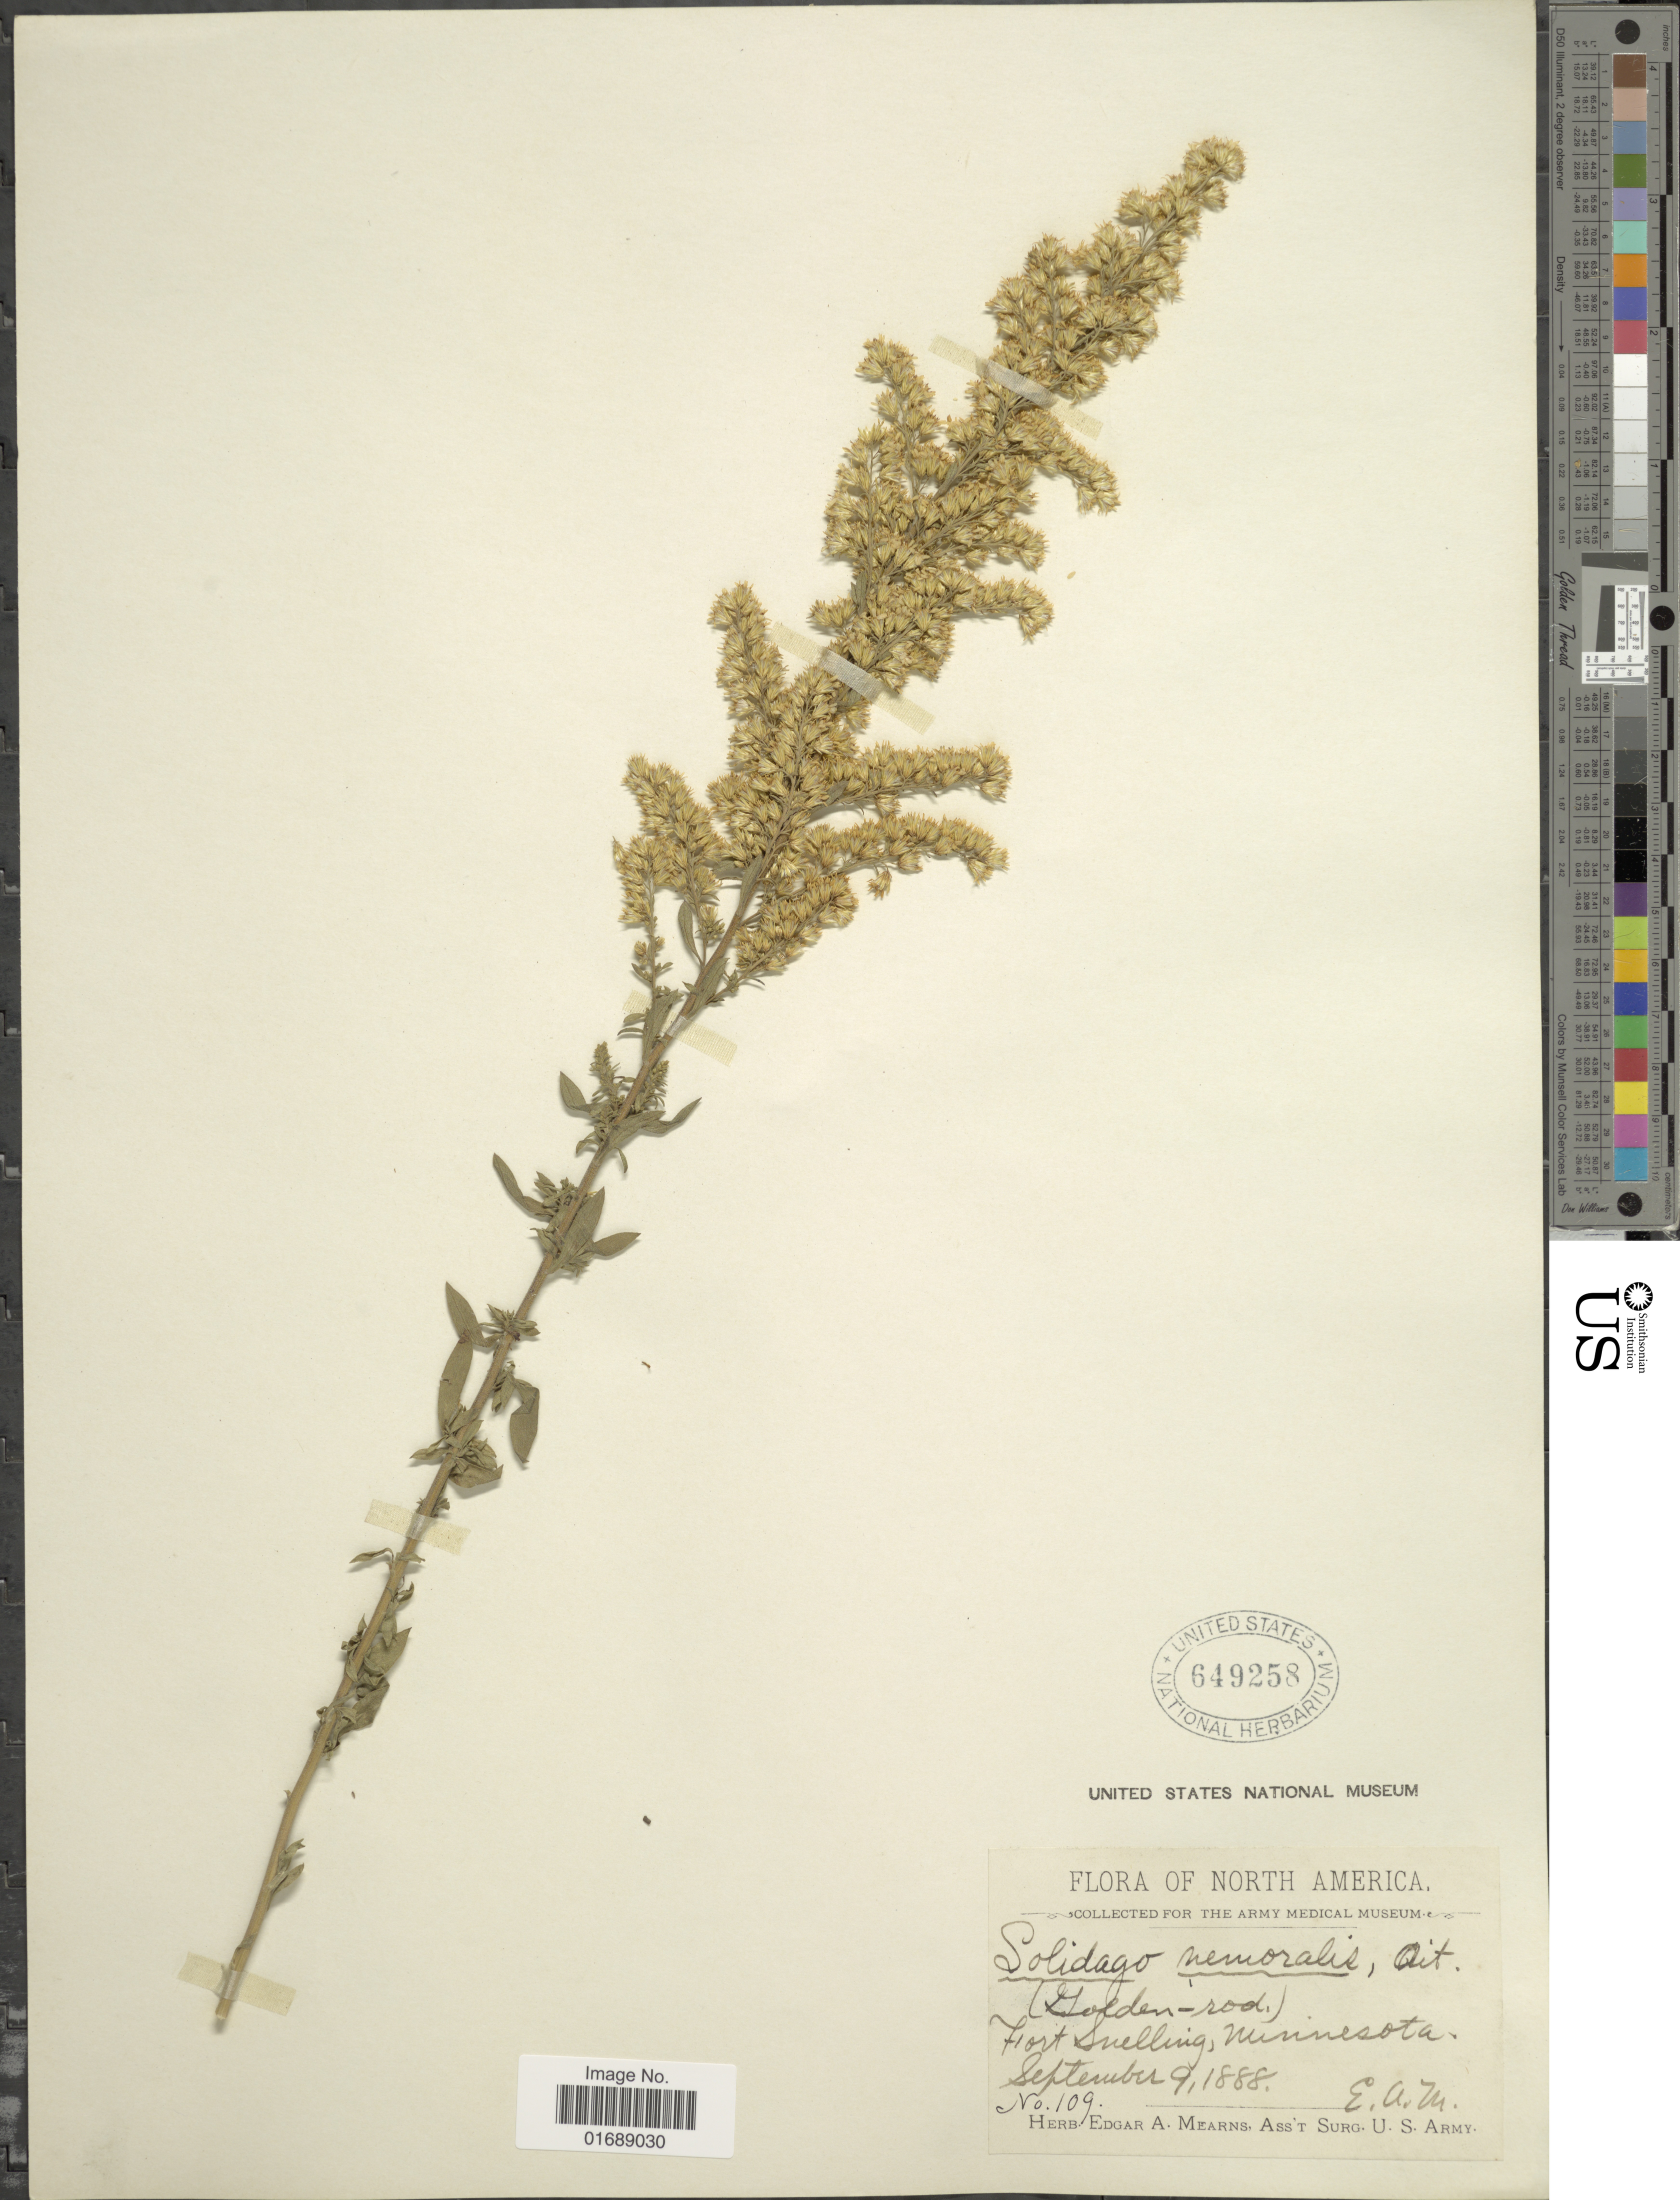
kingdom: Plantae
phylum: Tracheophyta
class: Magnoliopsida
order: Asterales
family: Asteraceae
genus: Solidago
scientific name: Solidago nemoralis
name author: Aiton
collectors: E. A. Mearns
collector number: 109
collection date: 1888-09-09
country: United States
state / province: Minnesota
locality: Fort Snelling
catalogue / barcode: US 649258